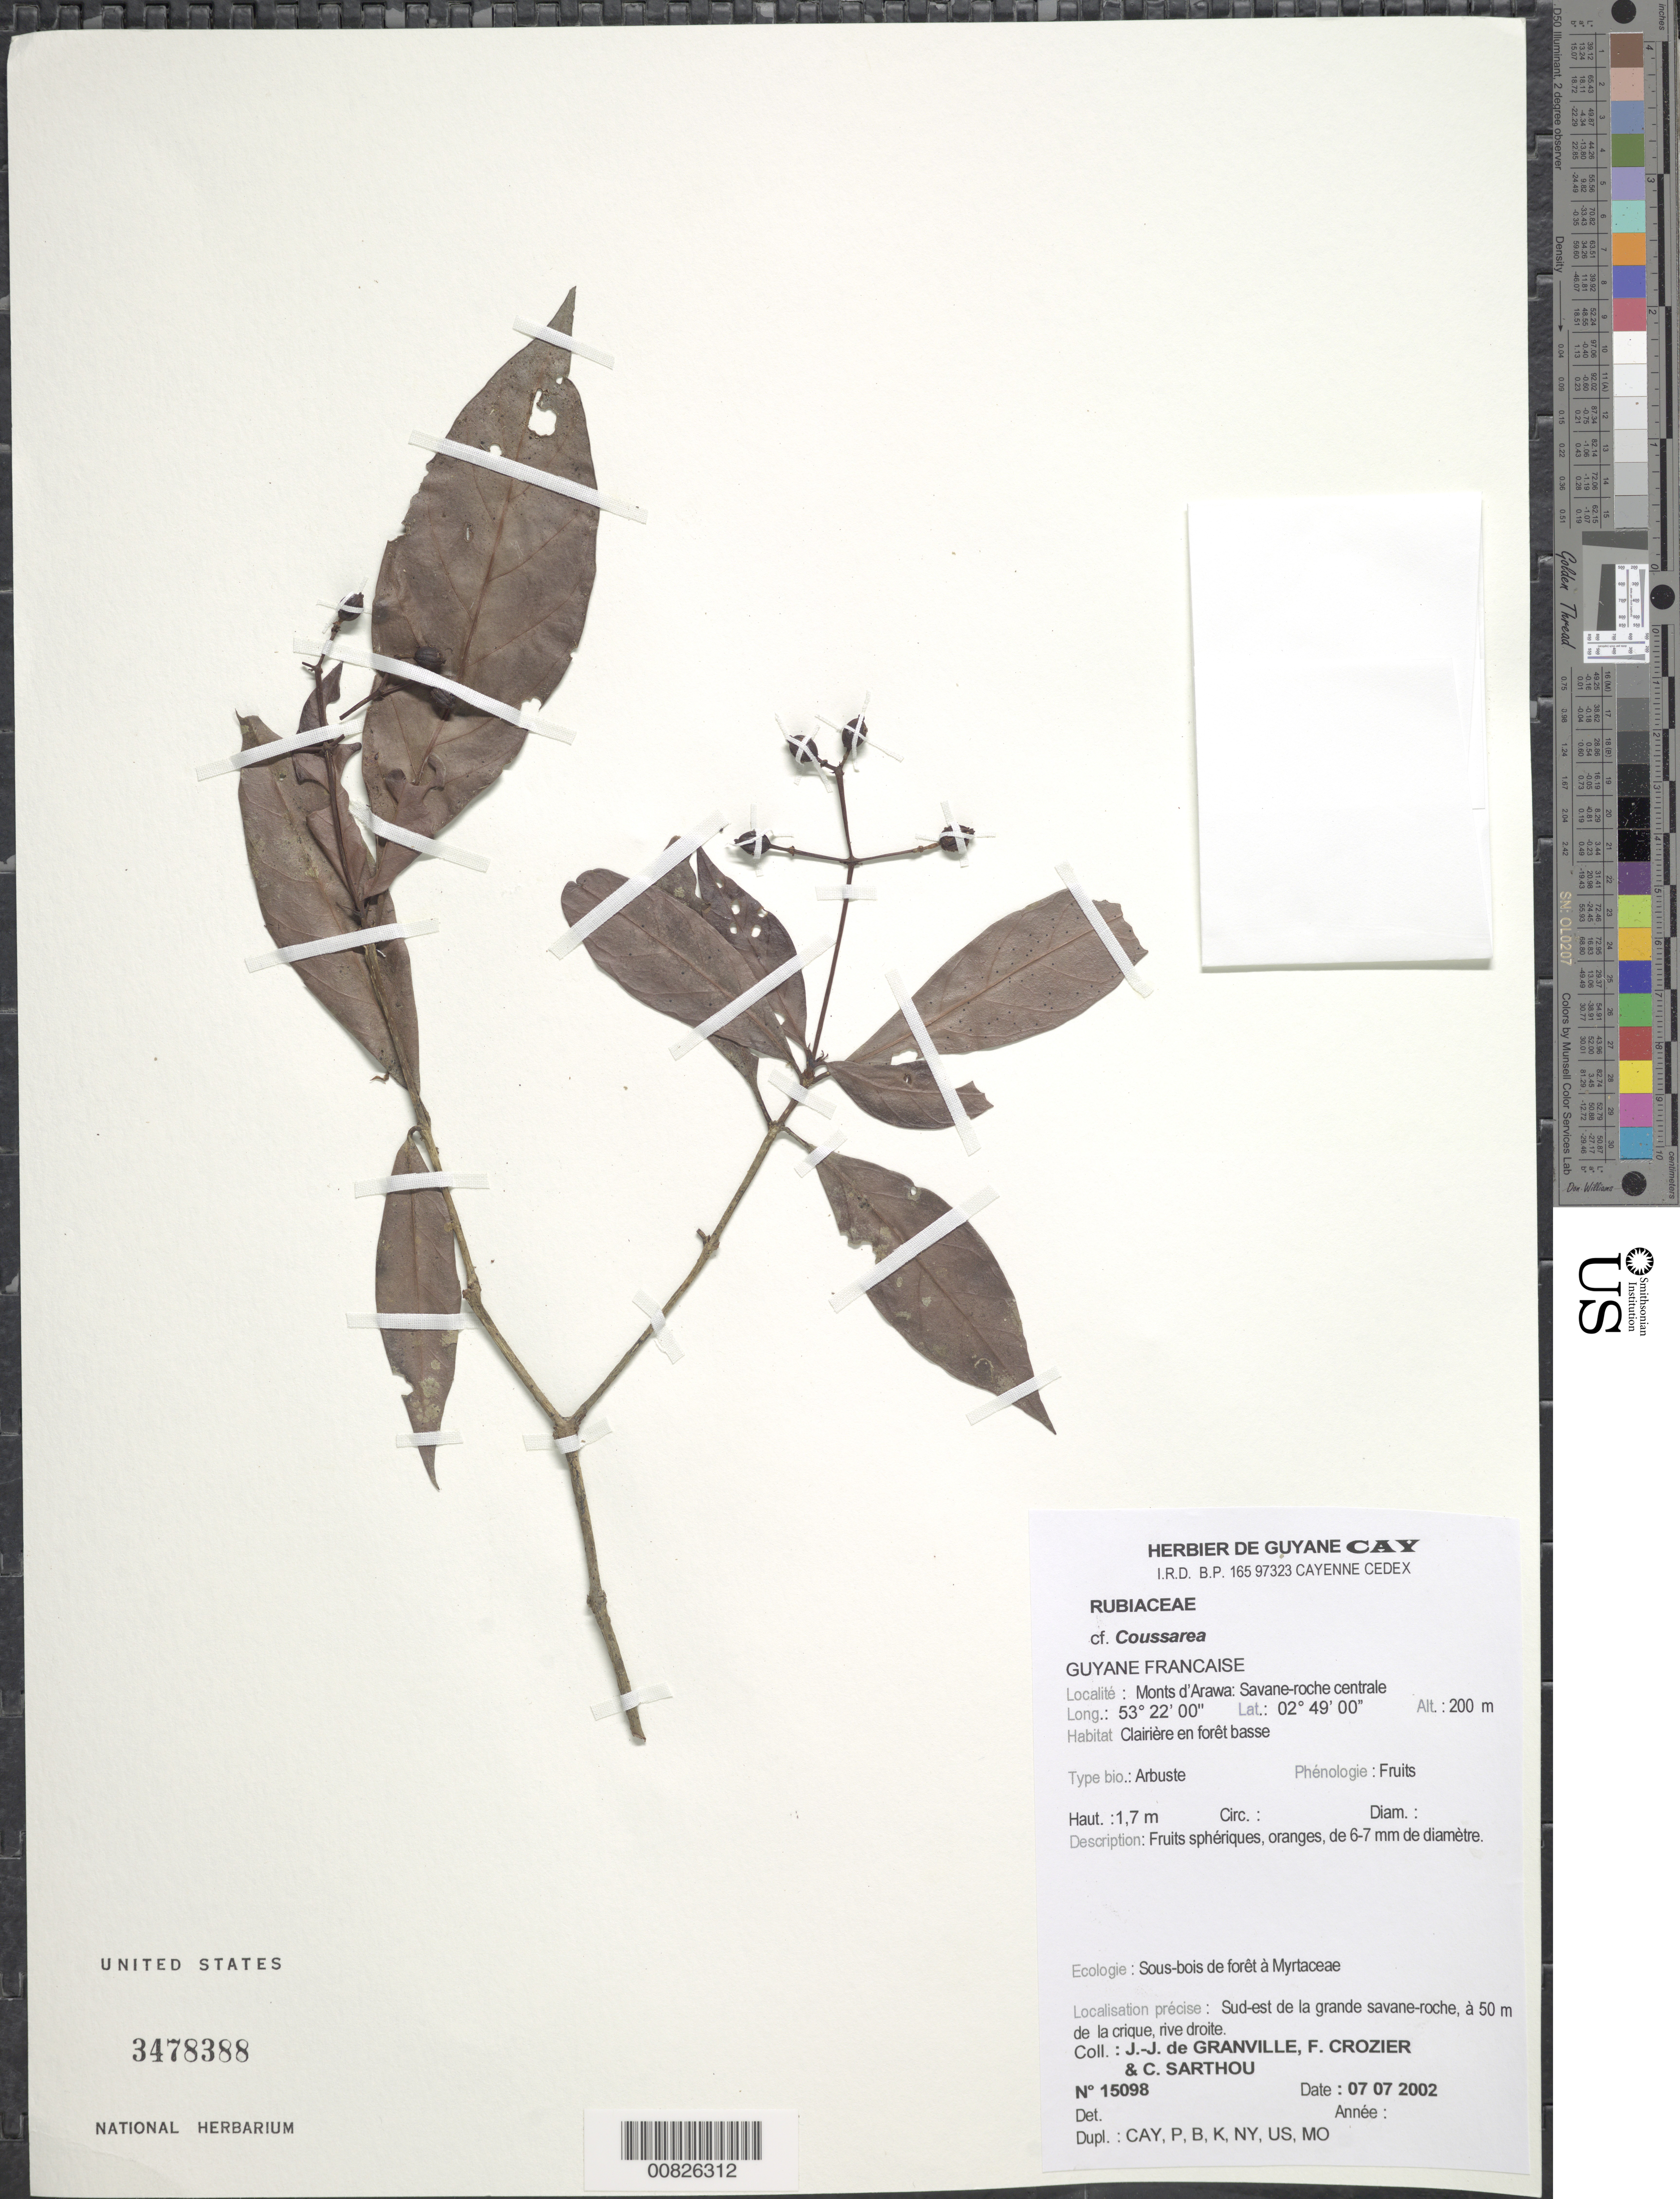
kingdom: Plantae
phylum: Tracheophyta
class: Magnoliopsida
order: Gentianales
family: Rubiaceae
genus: Coussarea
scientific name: Coussarea sp.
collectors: J.-J. de Granville, F. Crozier & C. Sarthou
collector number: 15098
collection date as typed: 7-Jul-02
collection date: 2002-07-07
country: French Guiana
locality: Monts d'Arawa, zone de la savane-roche centrale, sud-est de la grande savane-roche, à 50 m de la crique, rive droite.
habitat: Clairière en forêt basse, sous-bois de forêt Myrtaceae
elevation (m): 200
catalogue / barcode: US 3478388